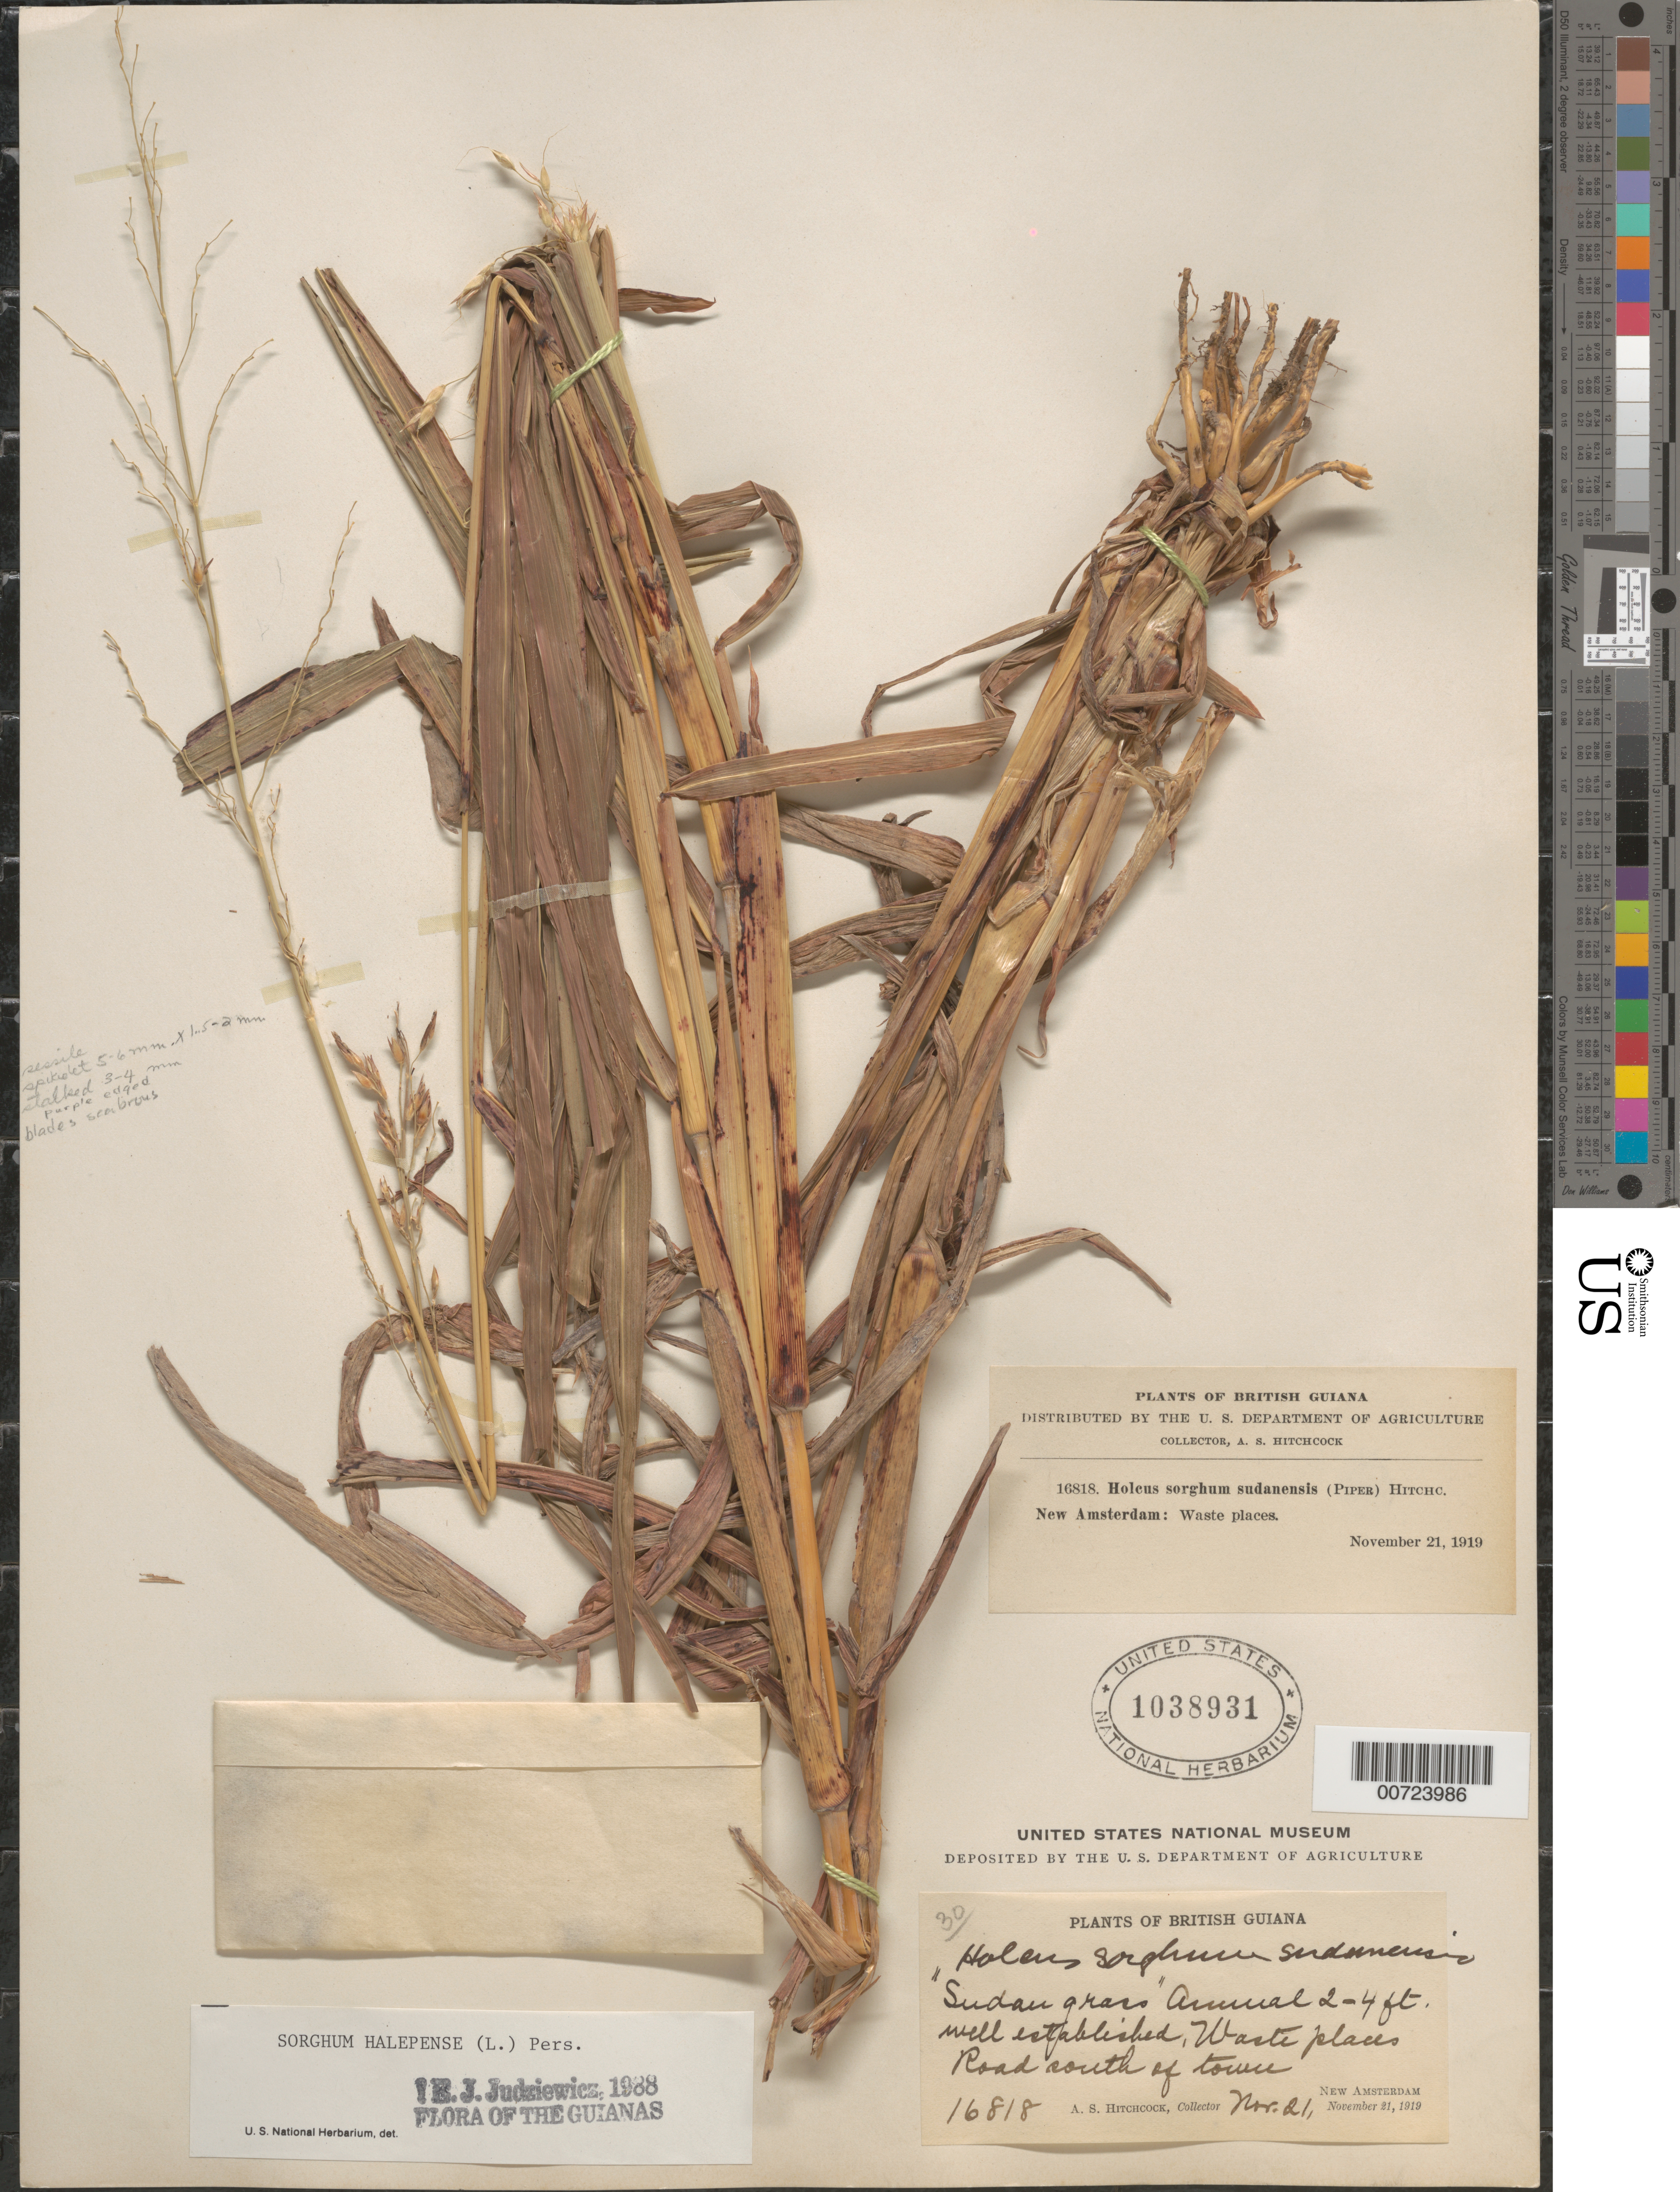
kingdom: Plantae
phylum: Tracheophyta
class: Liliopsida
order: Poales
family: Poaceae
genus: Sorghum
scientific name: Sorghum halepense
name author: (L.) Pers.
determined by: Judziewicz, E. J.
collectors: A. S. Hitchcock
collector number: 16818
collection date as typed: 21-Nov-19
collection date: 1919-11-21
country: Guyana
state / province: E. Berbice-Corentyne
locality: New Amsterdam, road S of town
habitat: Waste places, road S of town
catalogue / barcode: US 1038931